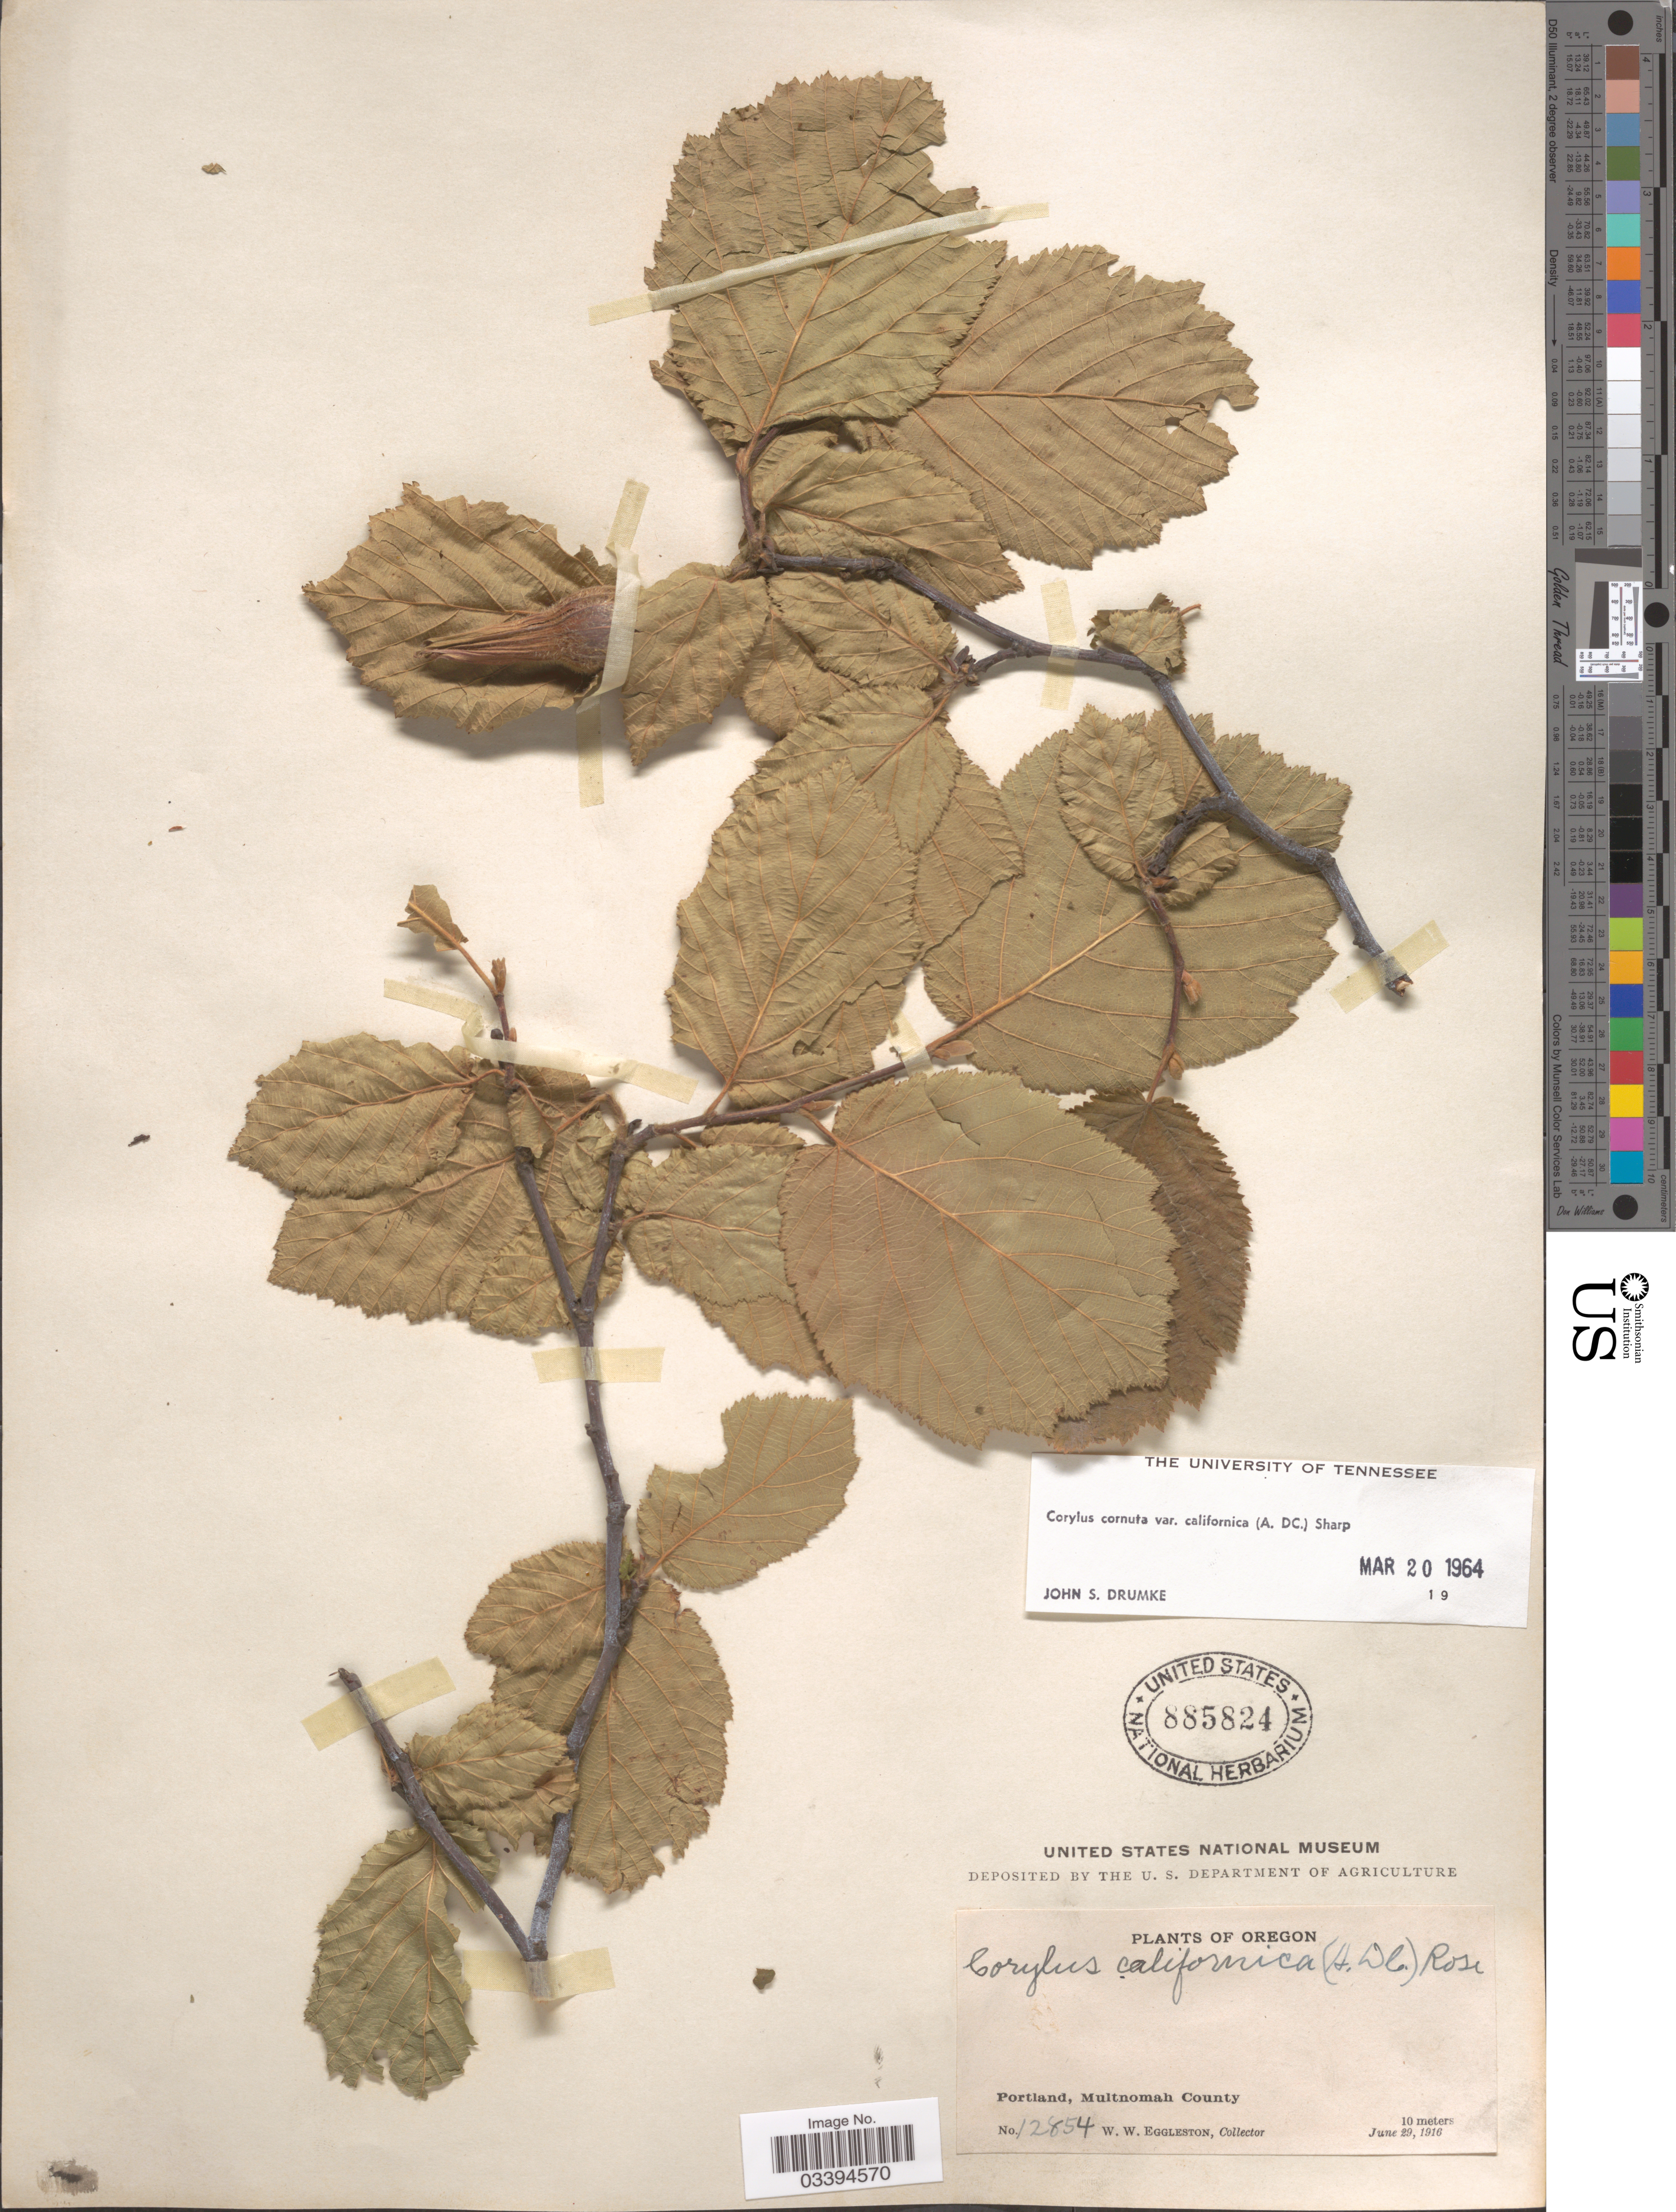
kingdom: Plantae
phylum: Tracheophyta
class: Magnoliopsida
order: Fagales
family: Betulaceae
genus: Corylus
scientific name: Corylus californica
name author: (A. DC.) Rose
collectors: W. W. Eggleston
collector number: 12854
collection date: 1916-06-29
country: United States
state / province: Oregon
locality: Portland, Multnomah County.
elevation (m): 10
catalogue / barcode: US 885824